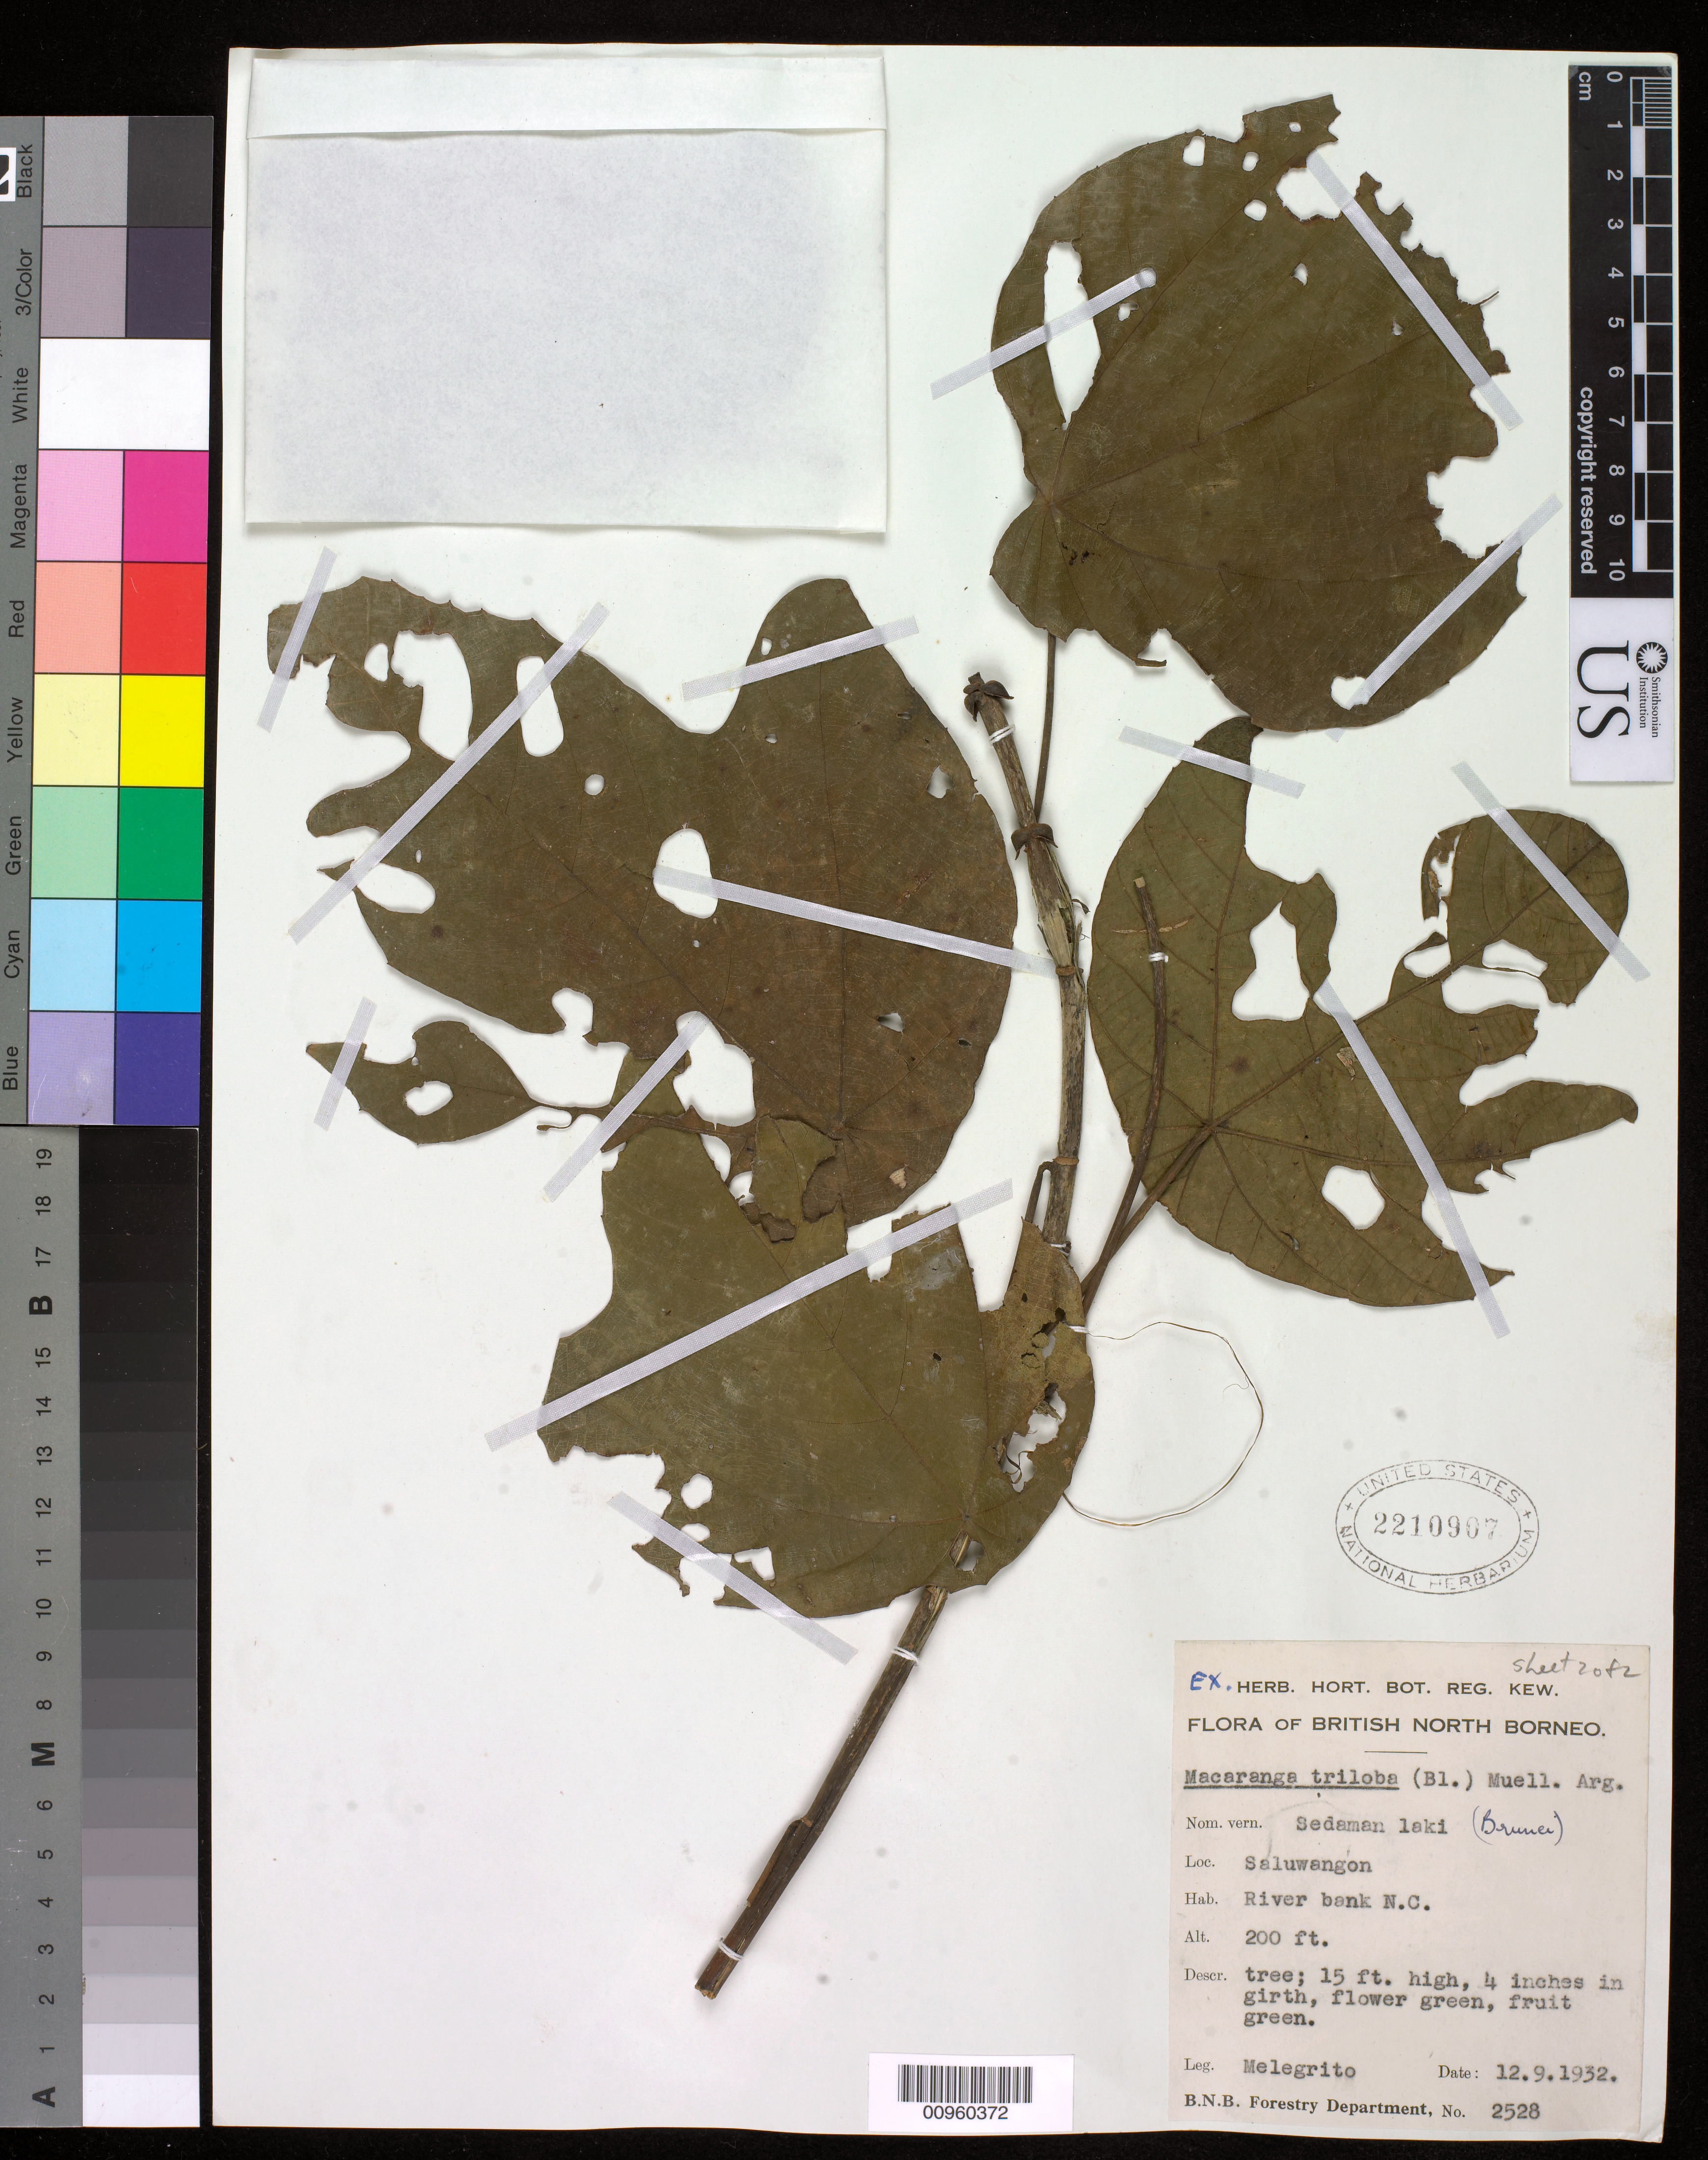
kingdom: Plantae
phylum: Tracheophyta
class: Magnoliopsida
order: Malpighiales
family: Euphorbiaceae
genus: Macaranga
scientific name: Macaranga triloba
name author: (Thunb.) Müll. Arg.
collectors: Melegrito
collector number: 2528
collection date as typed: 12 Sep 1932 or 09 Dec 1932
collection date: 1932-09-12 or 1932-12-09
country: Indonesia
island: Borneo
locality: Saluwangon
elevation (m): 61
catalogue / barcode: US 2210907